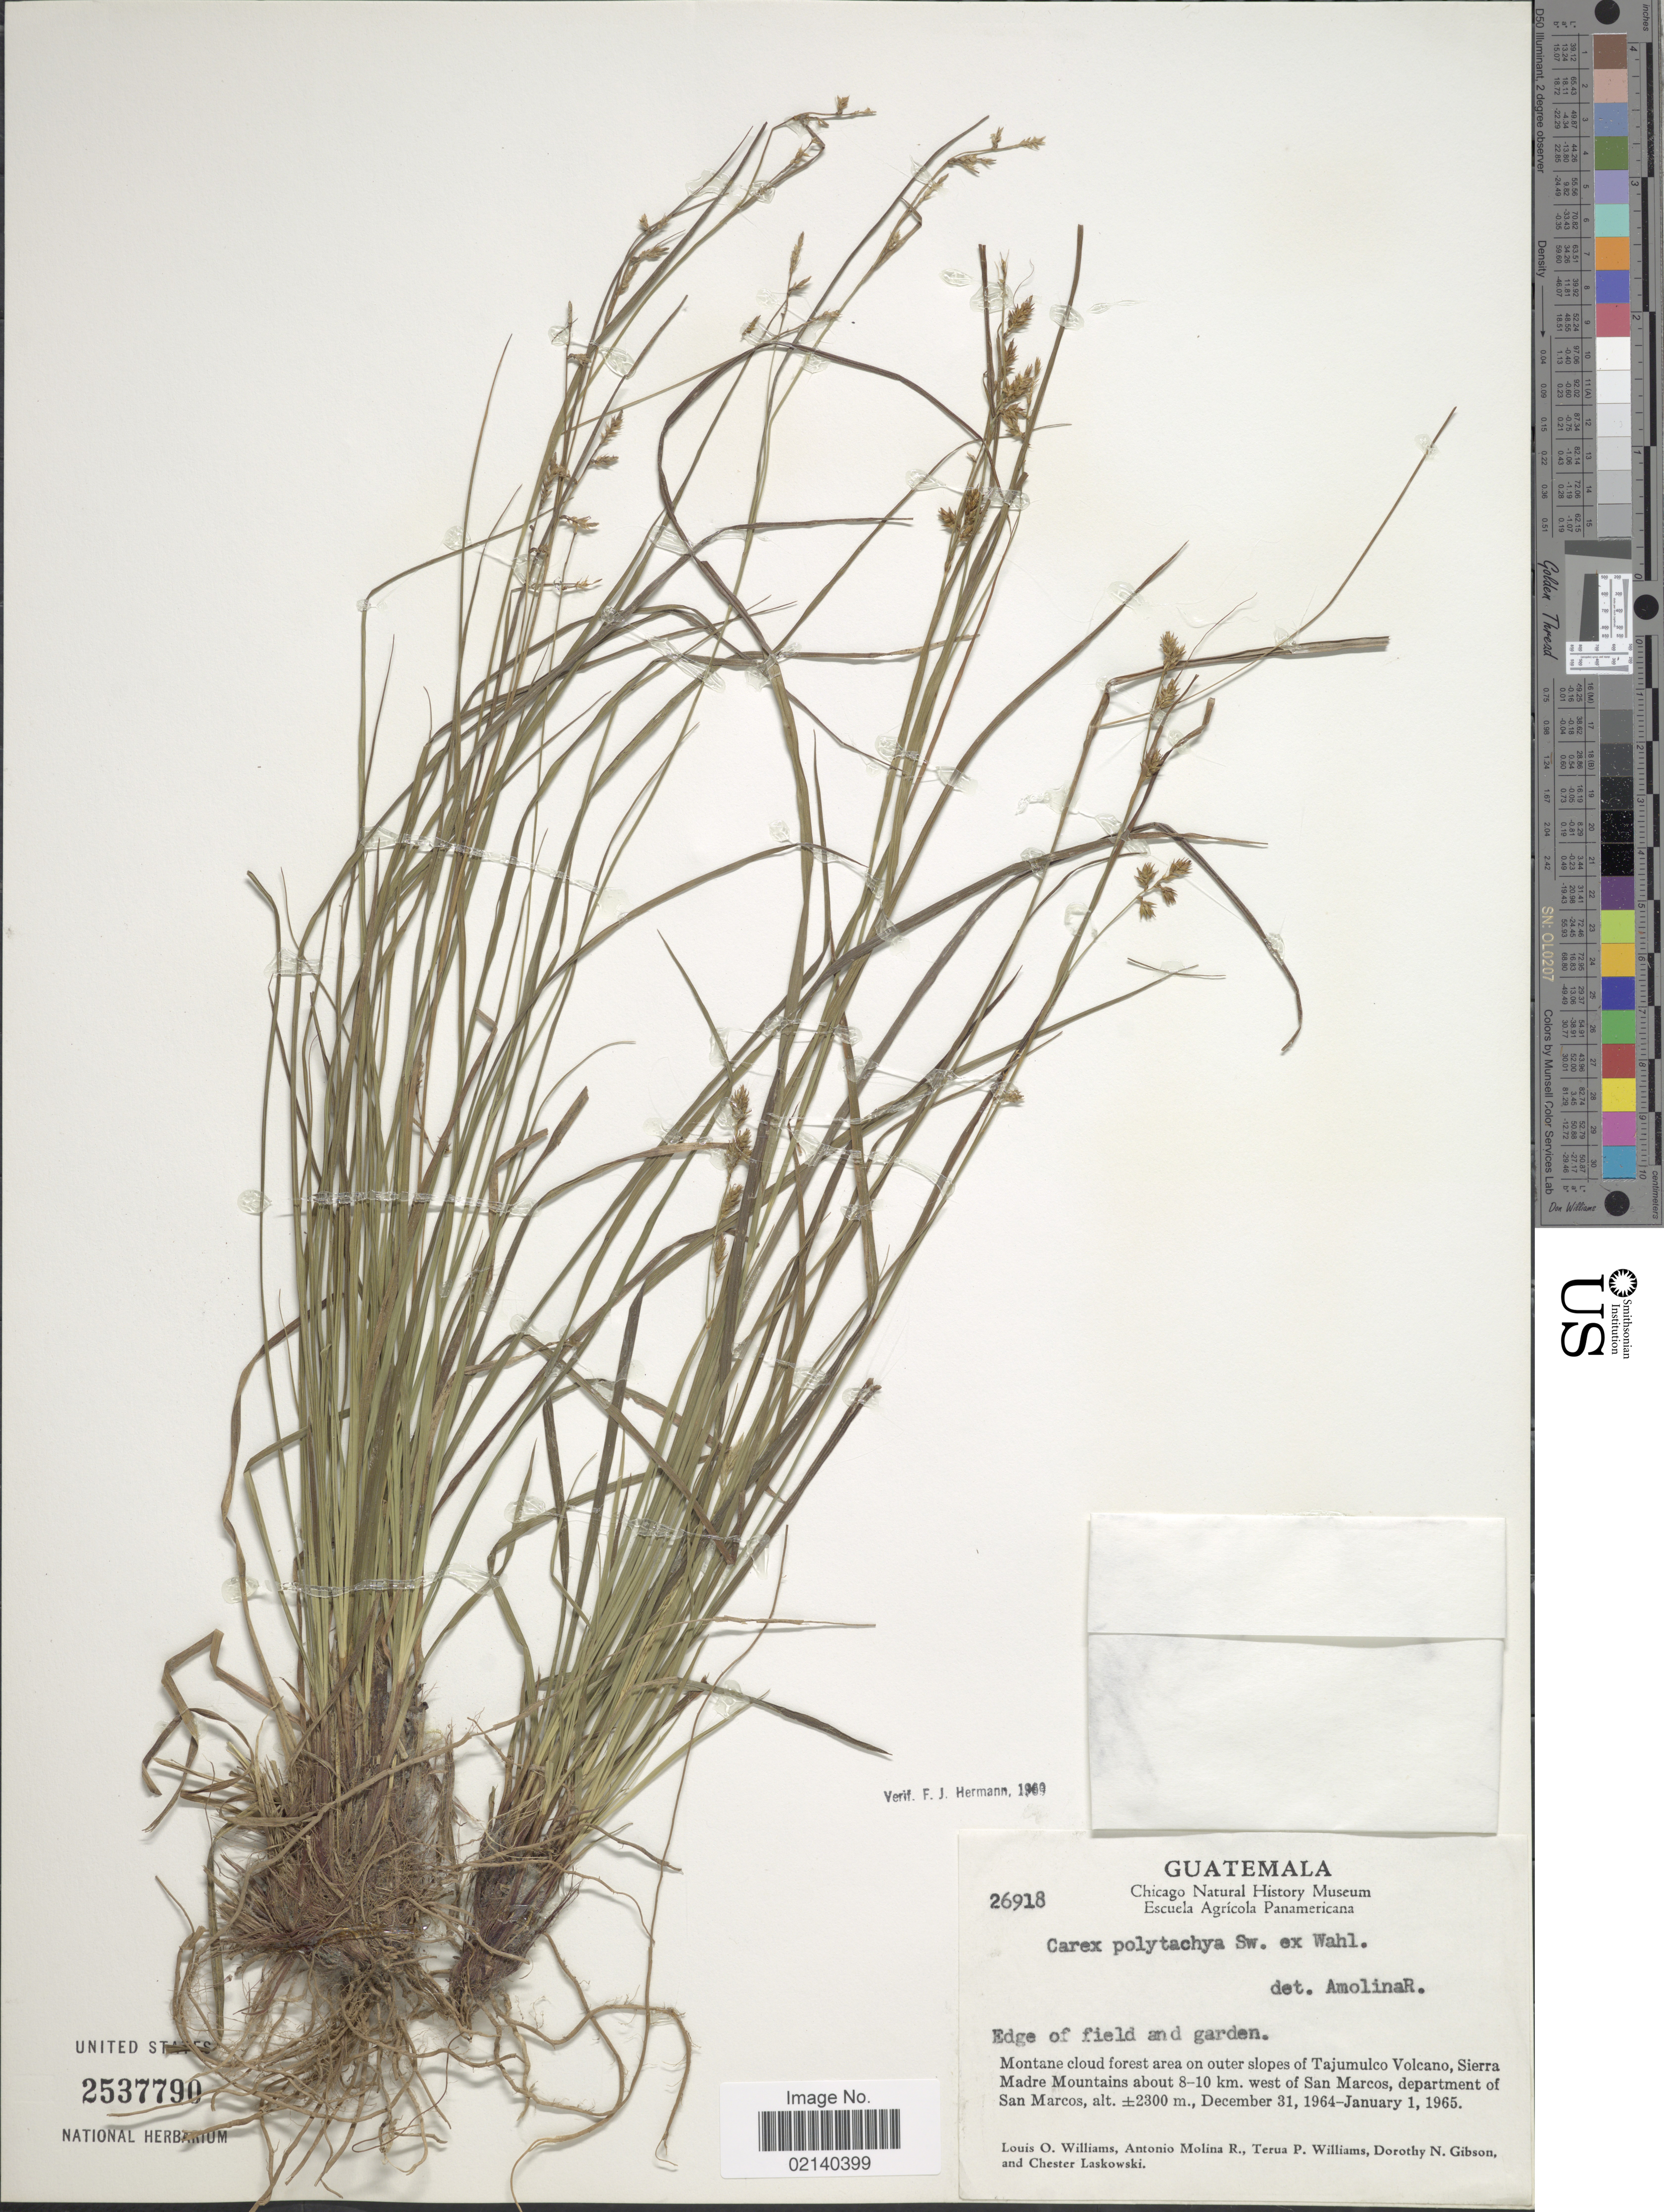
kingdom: Plantae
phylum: Tracheophyta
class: Liliopsida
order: Poales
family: Cyperaceae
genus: Carex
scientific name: Carex polystachya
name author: Sw. ex Wahlenb.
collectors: L. O. Williams, A. Molina R., T. Williams, D. N. Gibson & C. Laskowski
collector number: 26918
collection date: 1964-12-31/1965-01-01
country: Guatemala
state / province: San Marcos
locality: Edge of field and garden, montane cloud forest area on outer slopes of Tajumulco Volcano, Sierra Madre Mountains about 8-10 km. west of San Marcos.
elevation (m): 2300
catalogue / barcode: US 2537790